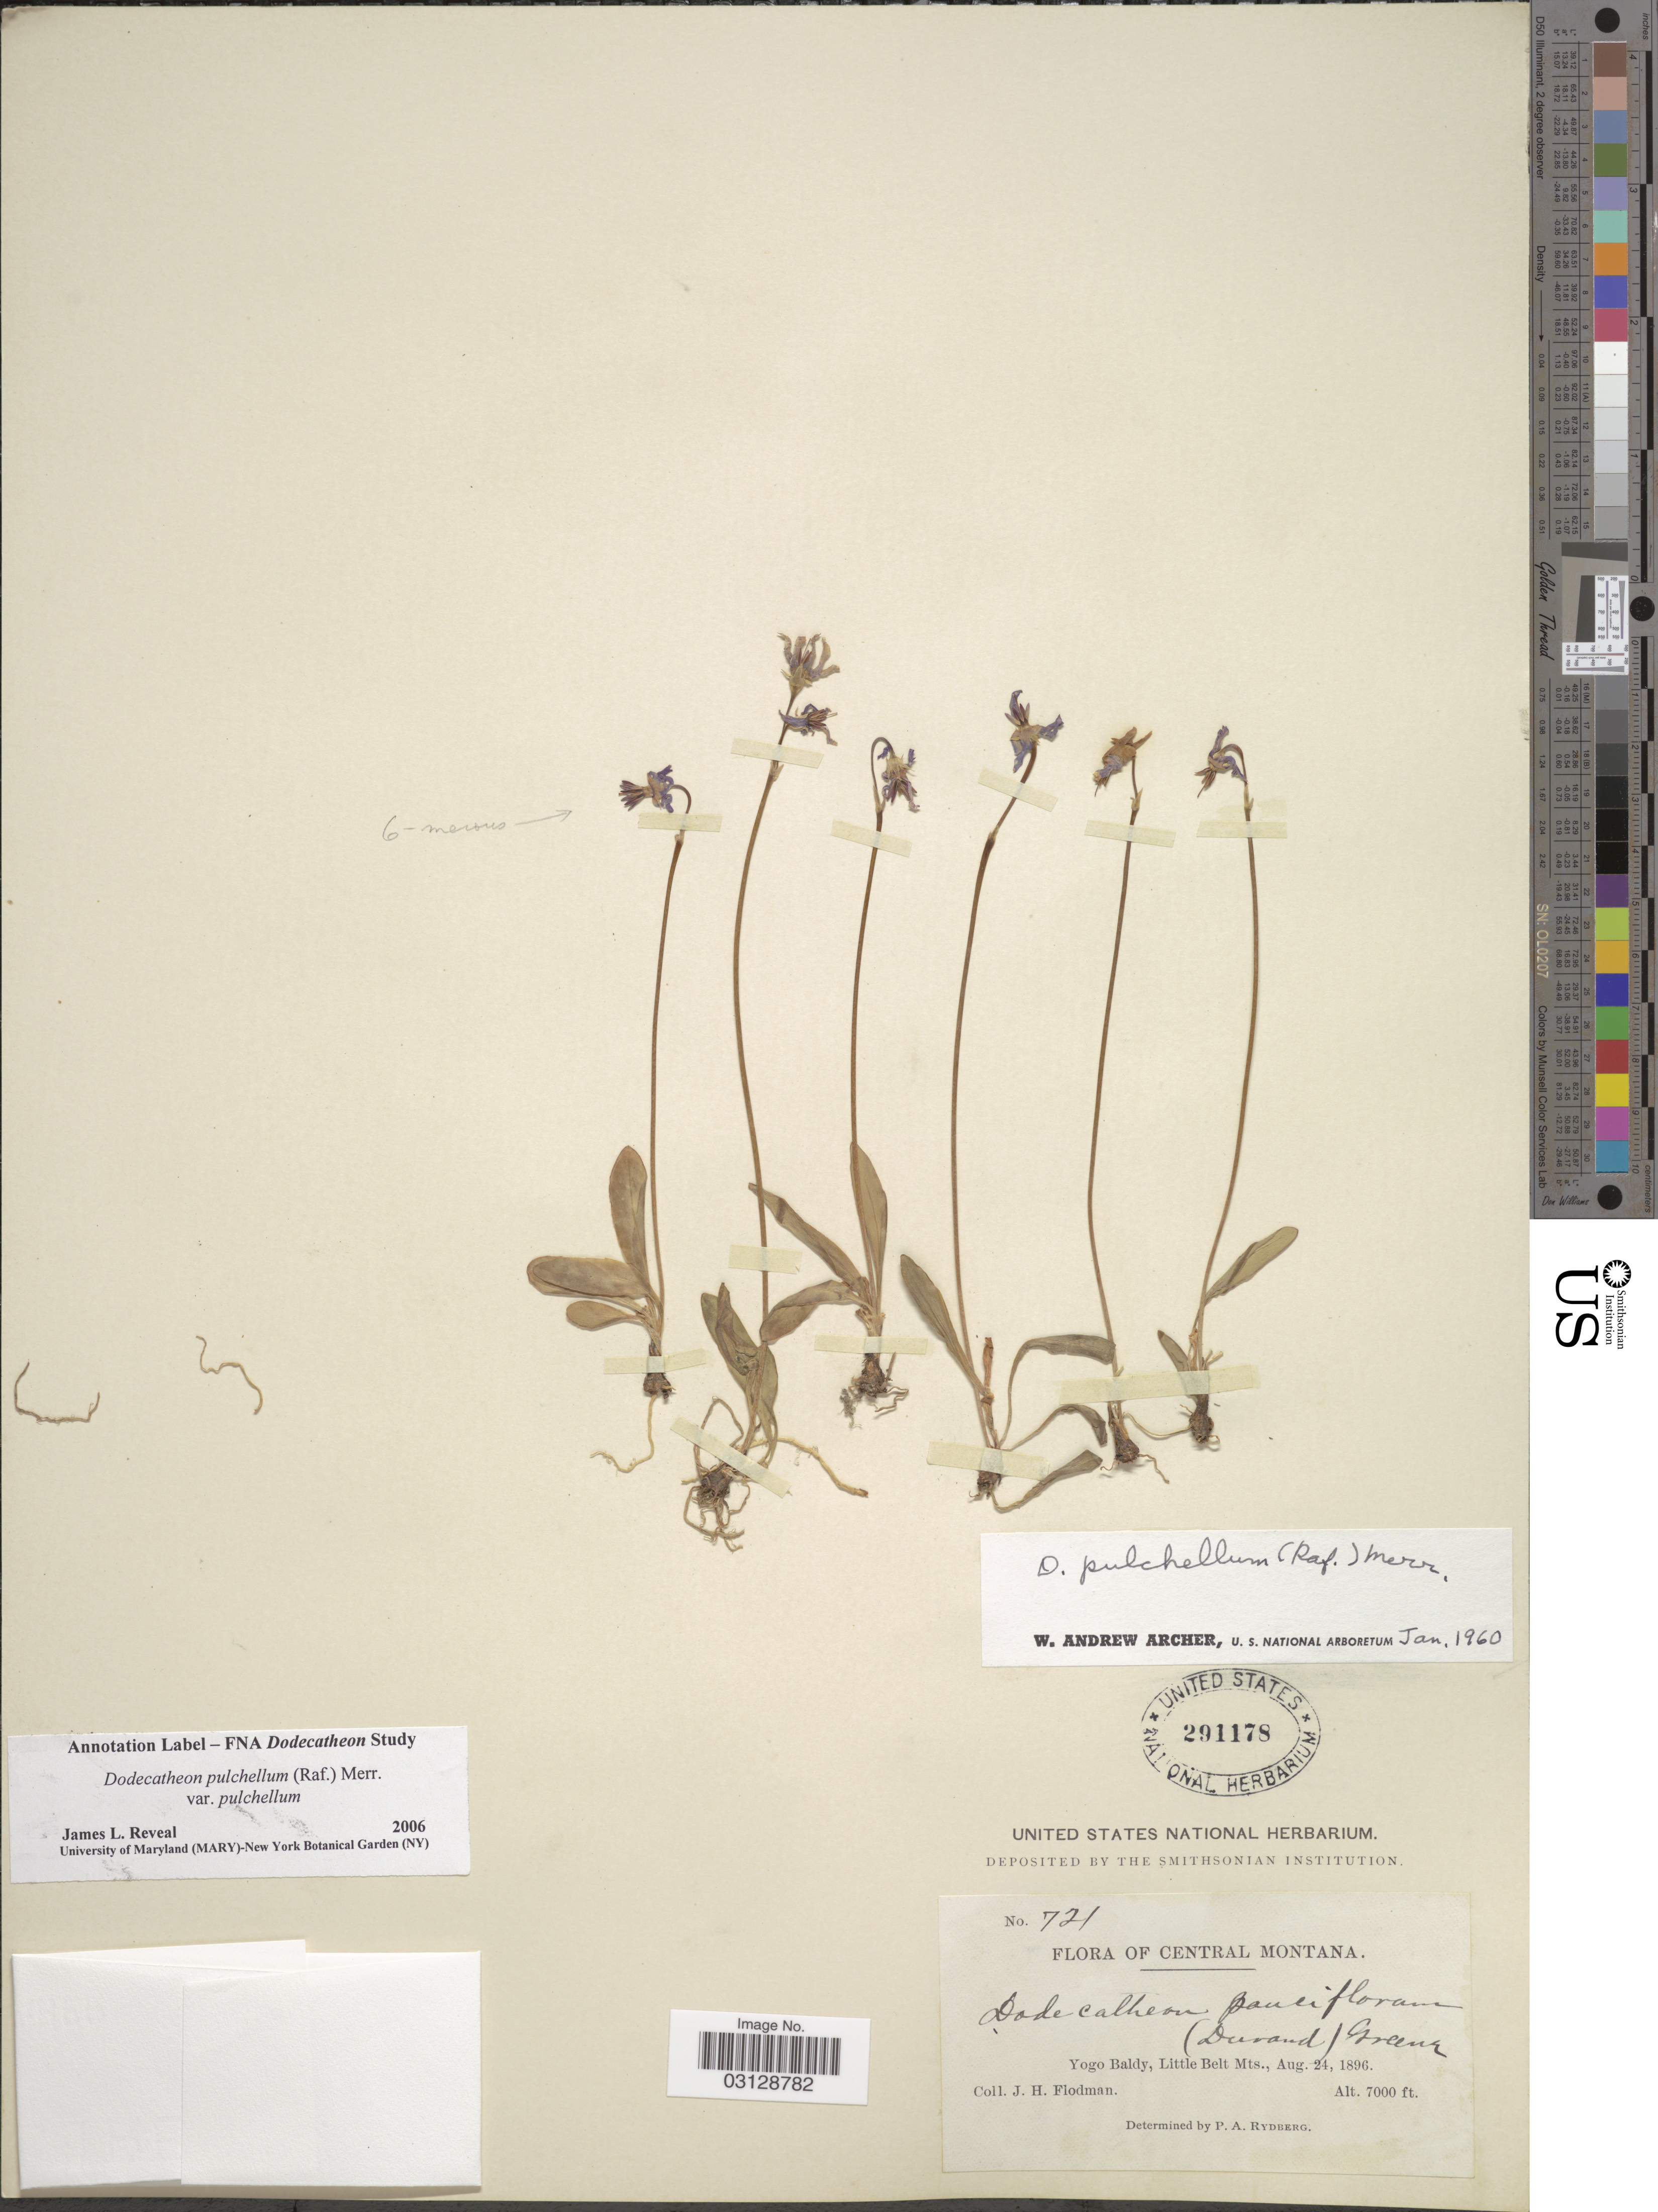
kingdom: Plantae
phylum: Tracheophyta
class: Magnoliopsida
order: Ericales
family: Primulaceae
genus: Dodecatheon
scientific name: Dodecatheon pulchellum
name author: (Raf.) Merr.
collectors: J. Flodman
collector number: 721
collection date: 1896-08-24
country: United States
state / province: Montana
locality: Central Montana. Yogo Baldy, Little Belt Mts.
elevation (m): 2134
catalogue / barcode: US 291178